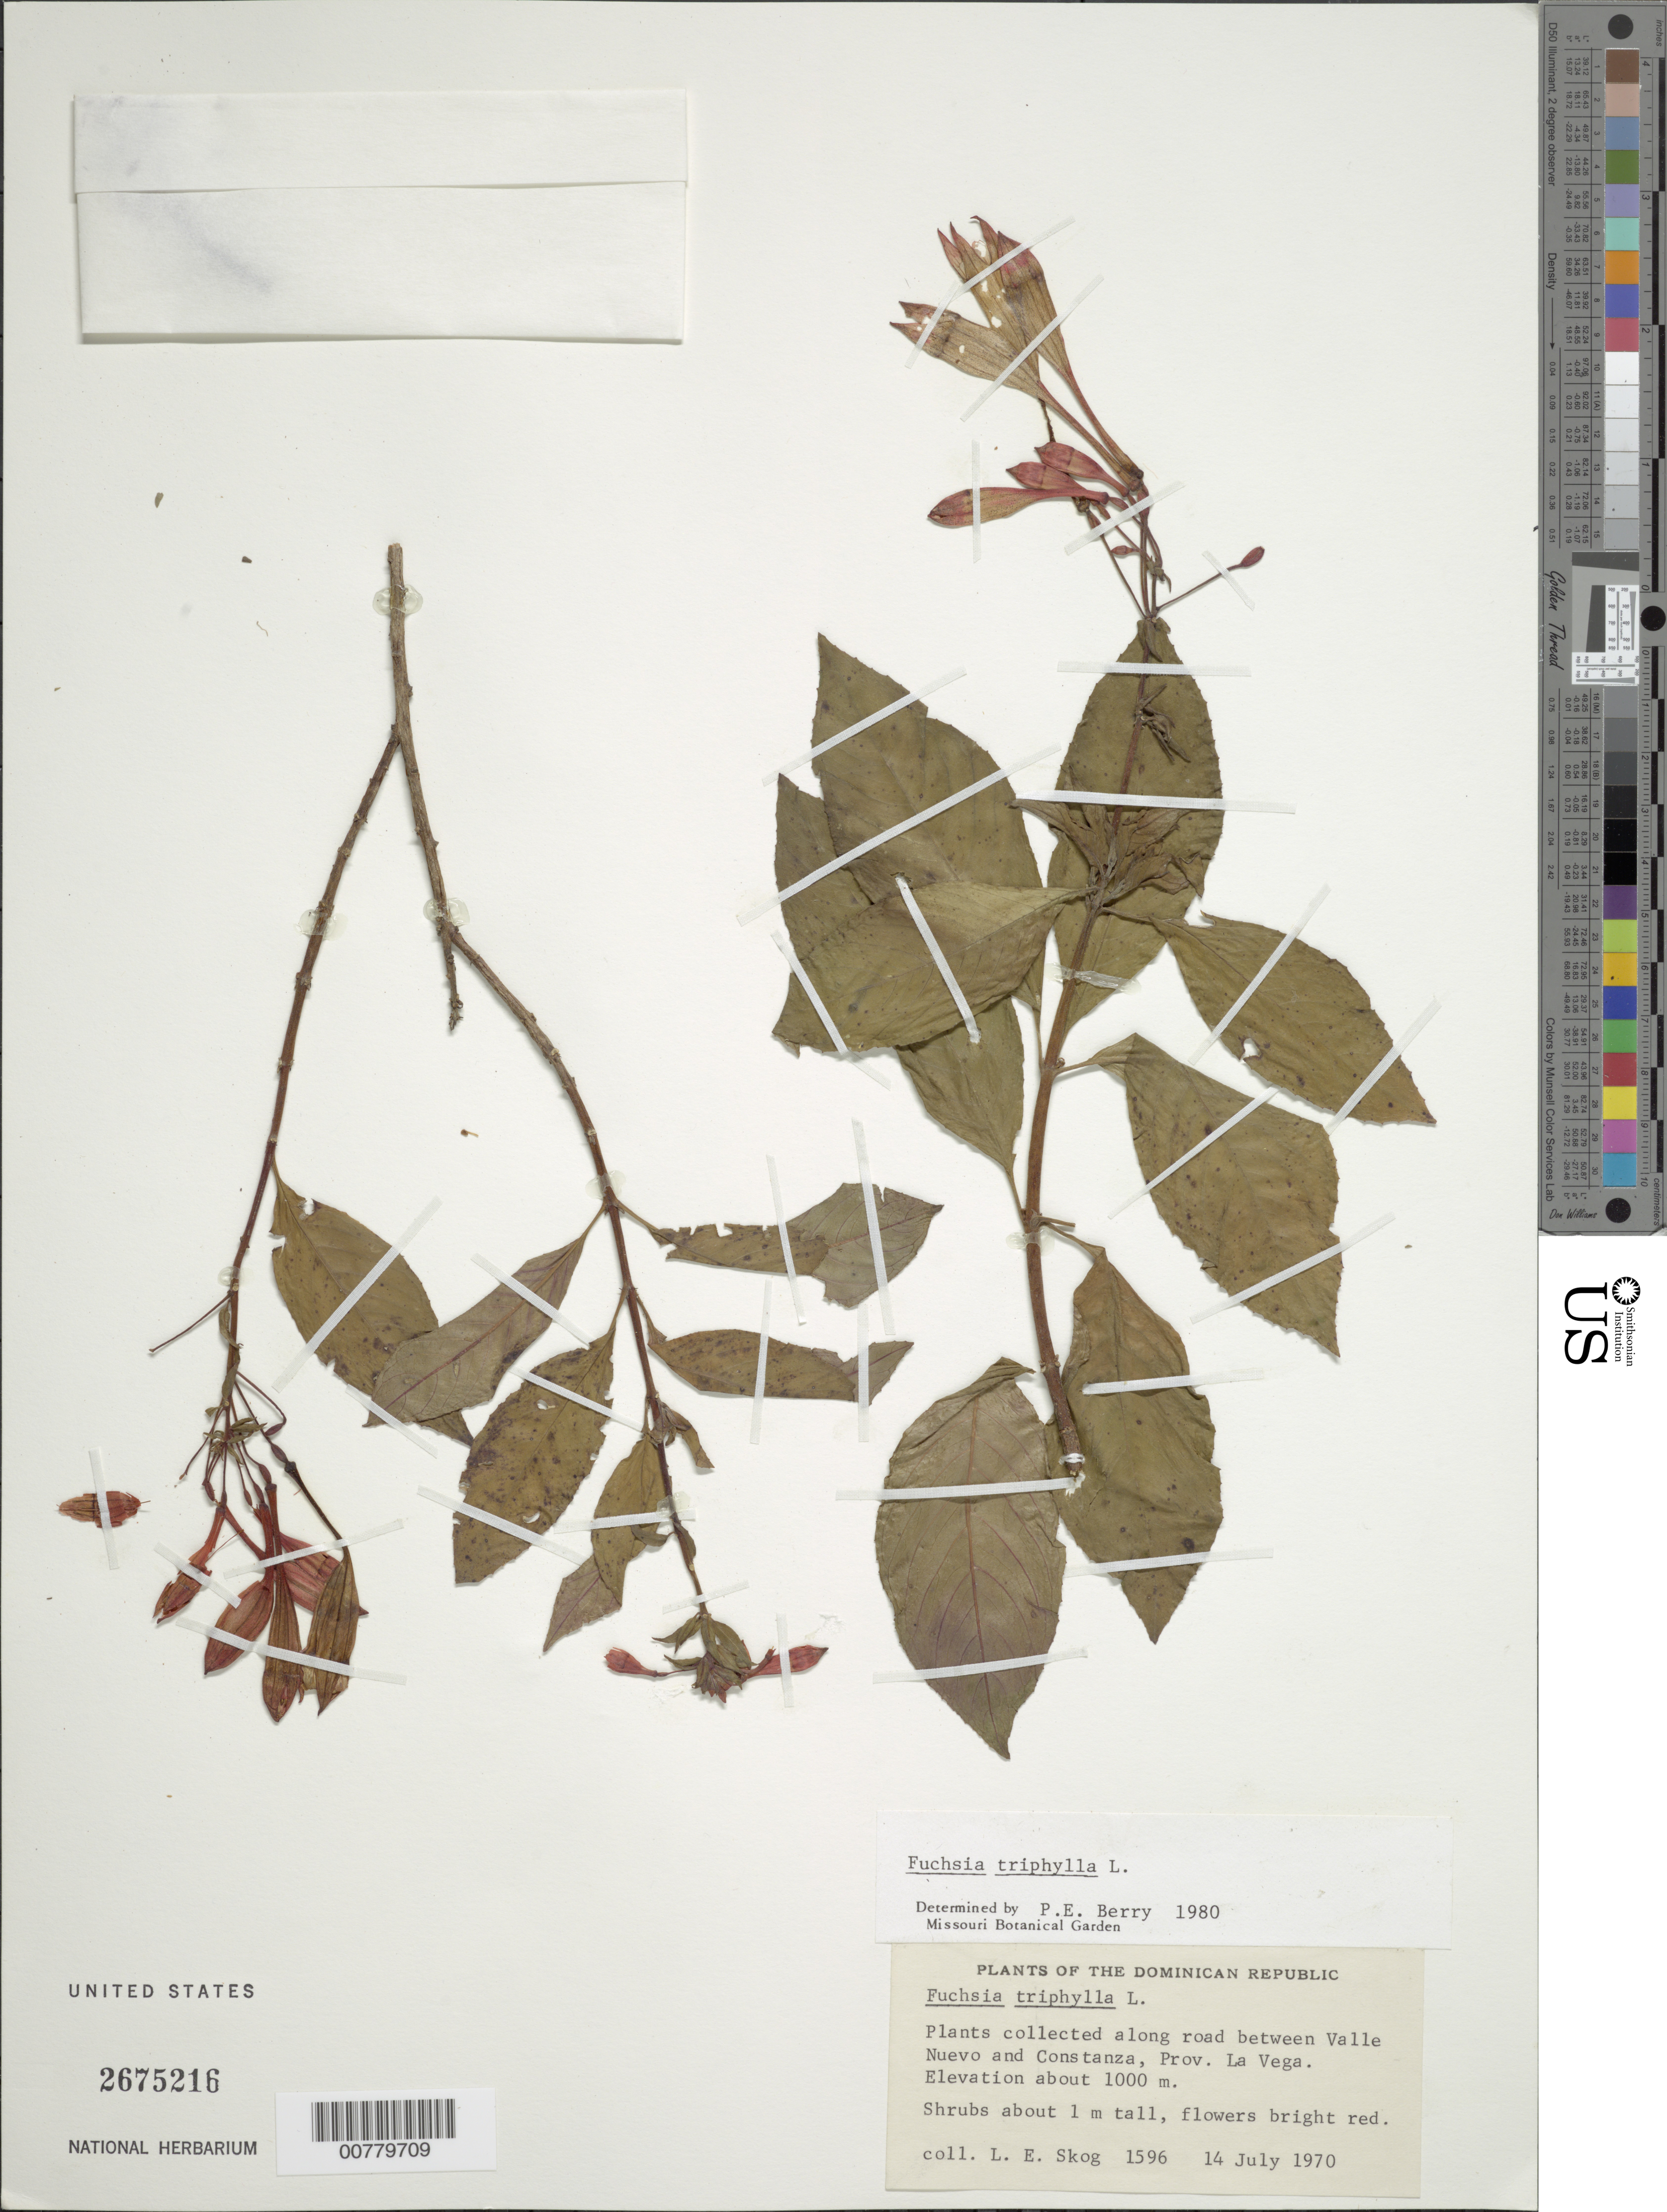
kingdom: Plantae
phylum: Tracheophyta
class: Magnoliopsida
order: Myrtales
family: Onagraceae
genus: Fuchsia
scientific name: Fuchsia triphylla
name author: L.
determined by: Berry, P. E., (WIS), University of Wisconsin - Madison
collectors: L. E. Skog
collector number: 1596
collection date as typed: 14 Jul 1970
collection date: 1970-07-14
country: Dominican Republic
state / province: La Vega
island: Hispaniola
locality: Along road between Valle Nuevo and Constanza.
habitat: Along road.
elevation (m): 1000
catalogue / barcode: US 2675216